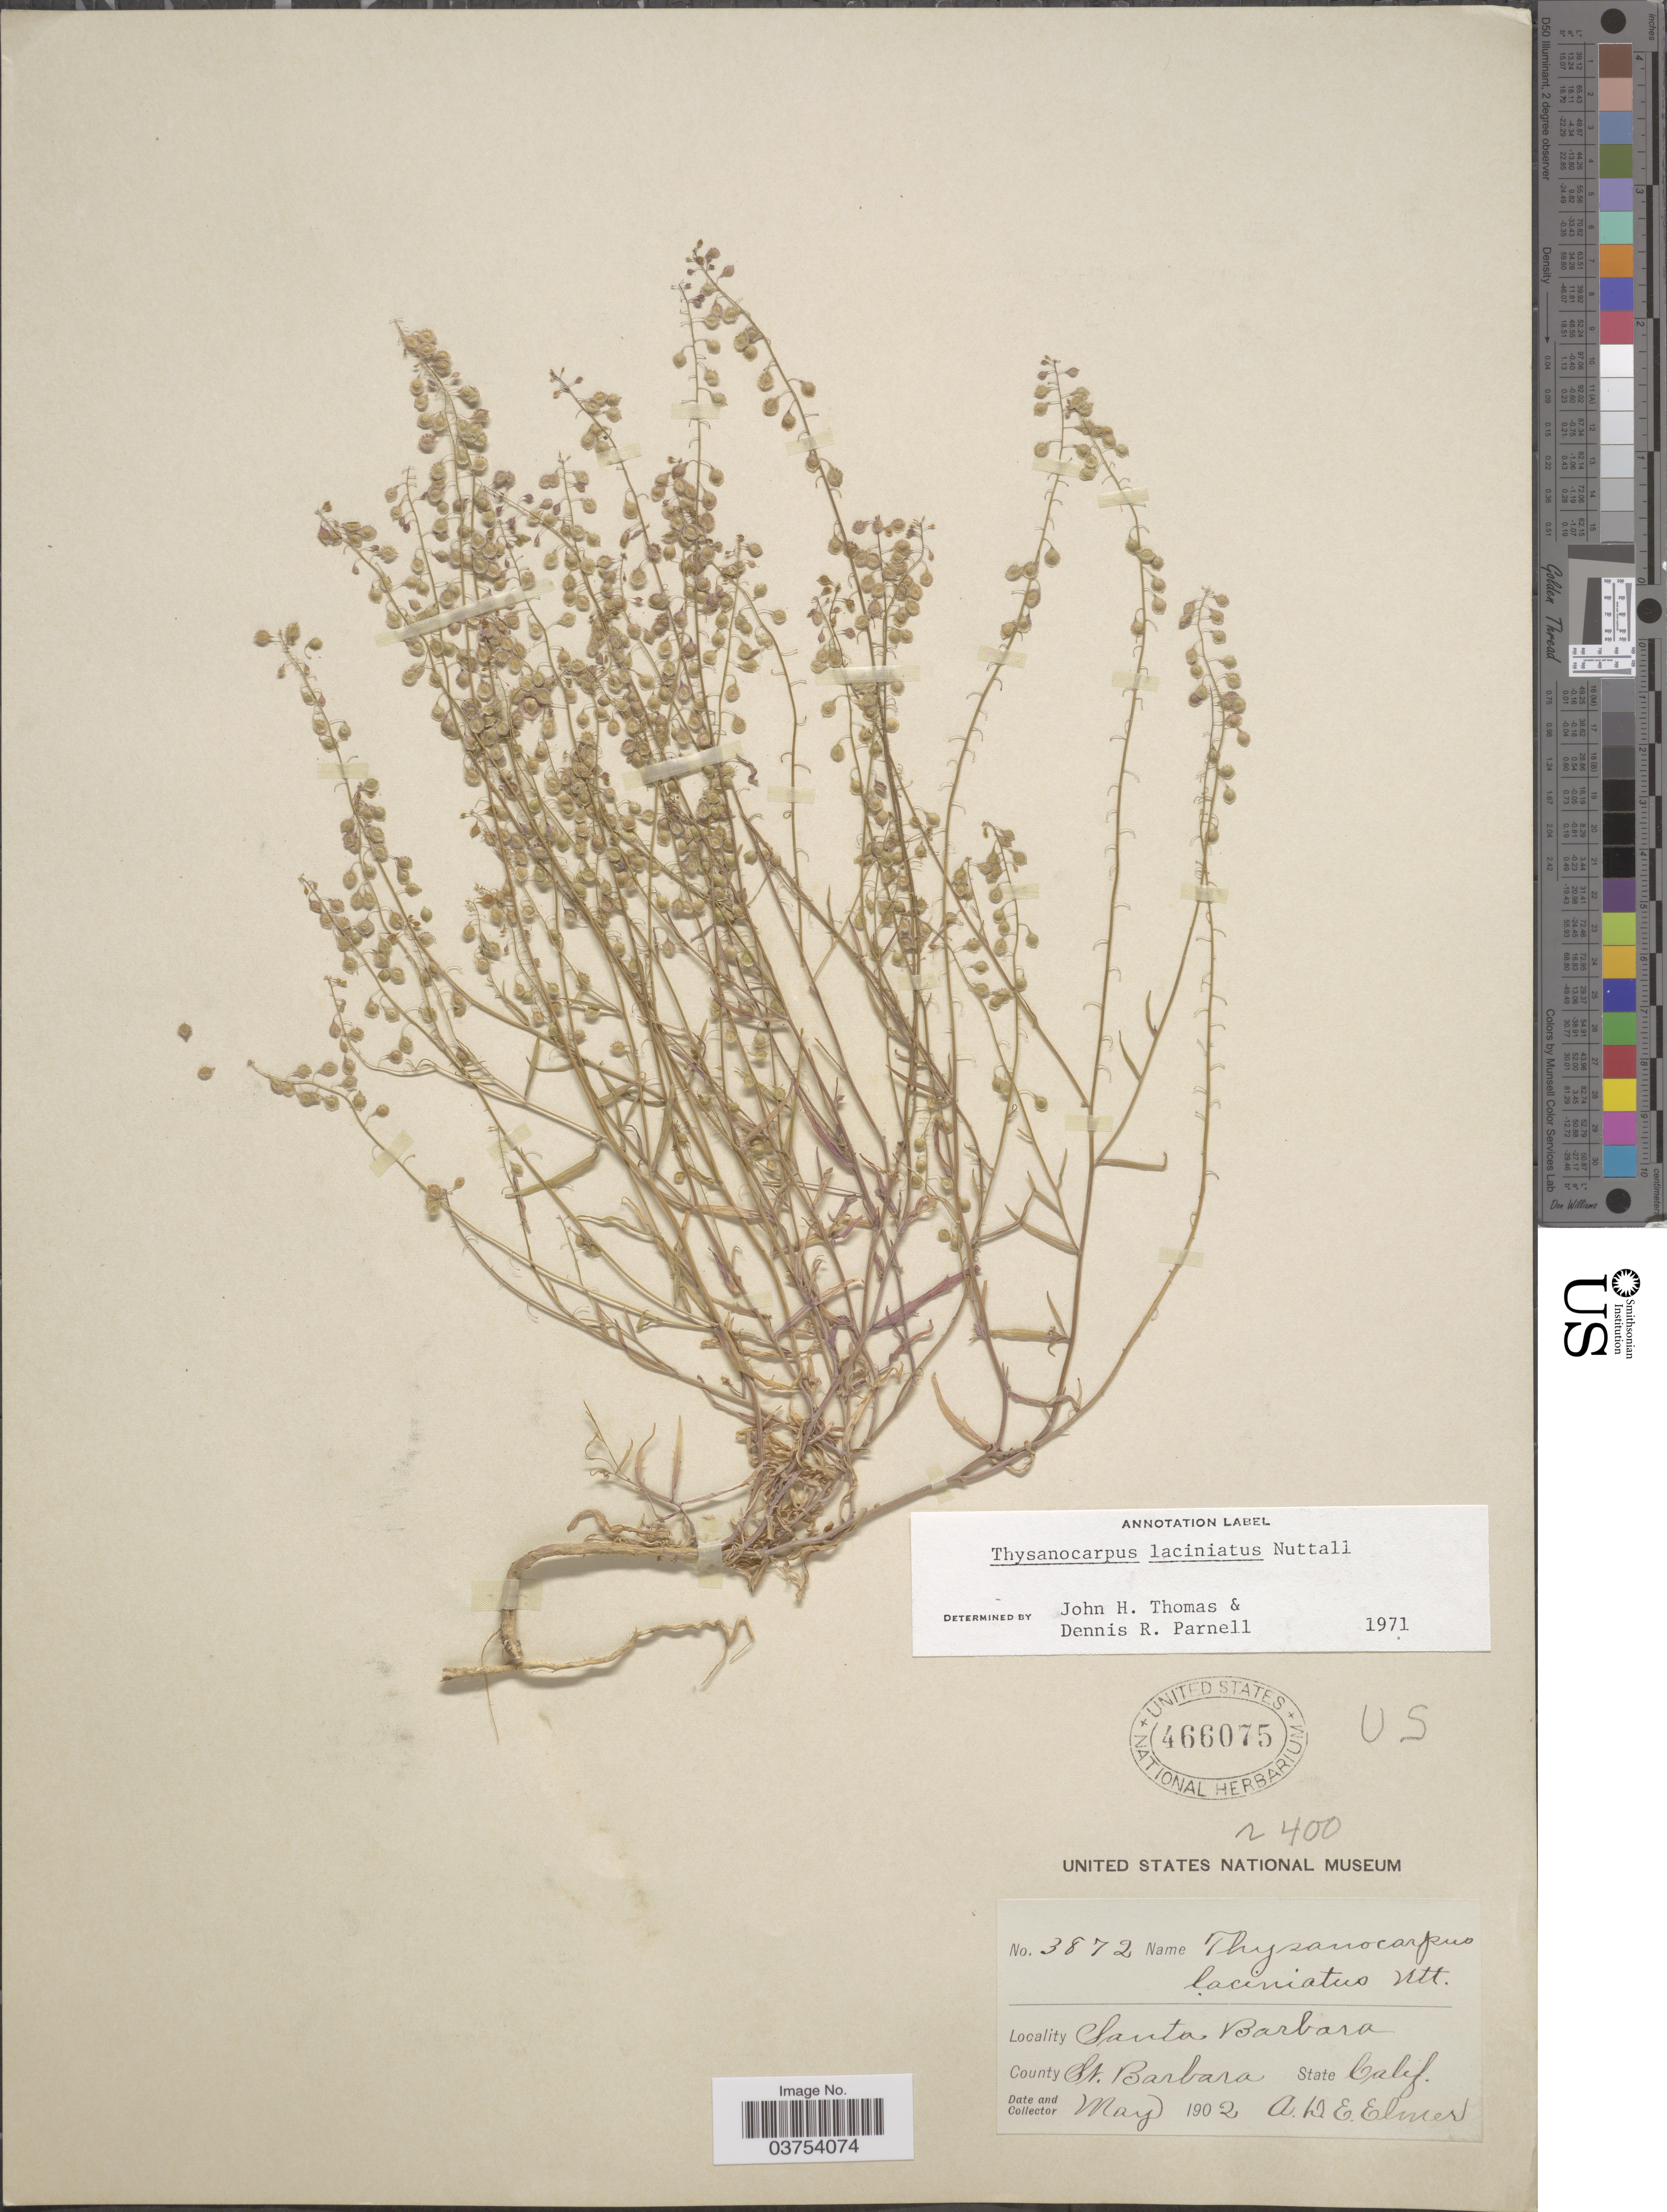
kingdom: Plantae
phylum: Tracheophyta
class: Magnoliopsida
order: Brassicales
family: Brassicaceae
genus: Thysanocarpus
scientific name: Thysanocarpus laciniatus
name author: Nutt. in Torr. & A. Gray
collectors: A. D. E. Elmer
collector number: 3872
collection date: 1902-05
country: United States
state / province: California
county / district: Santa Barbara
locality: Santa Barbara. County St. Barbara.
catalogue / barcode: US 466075